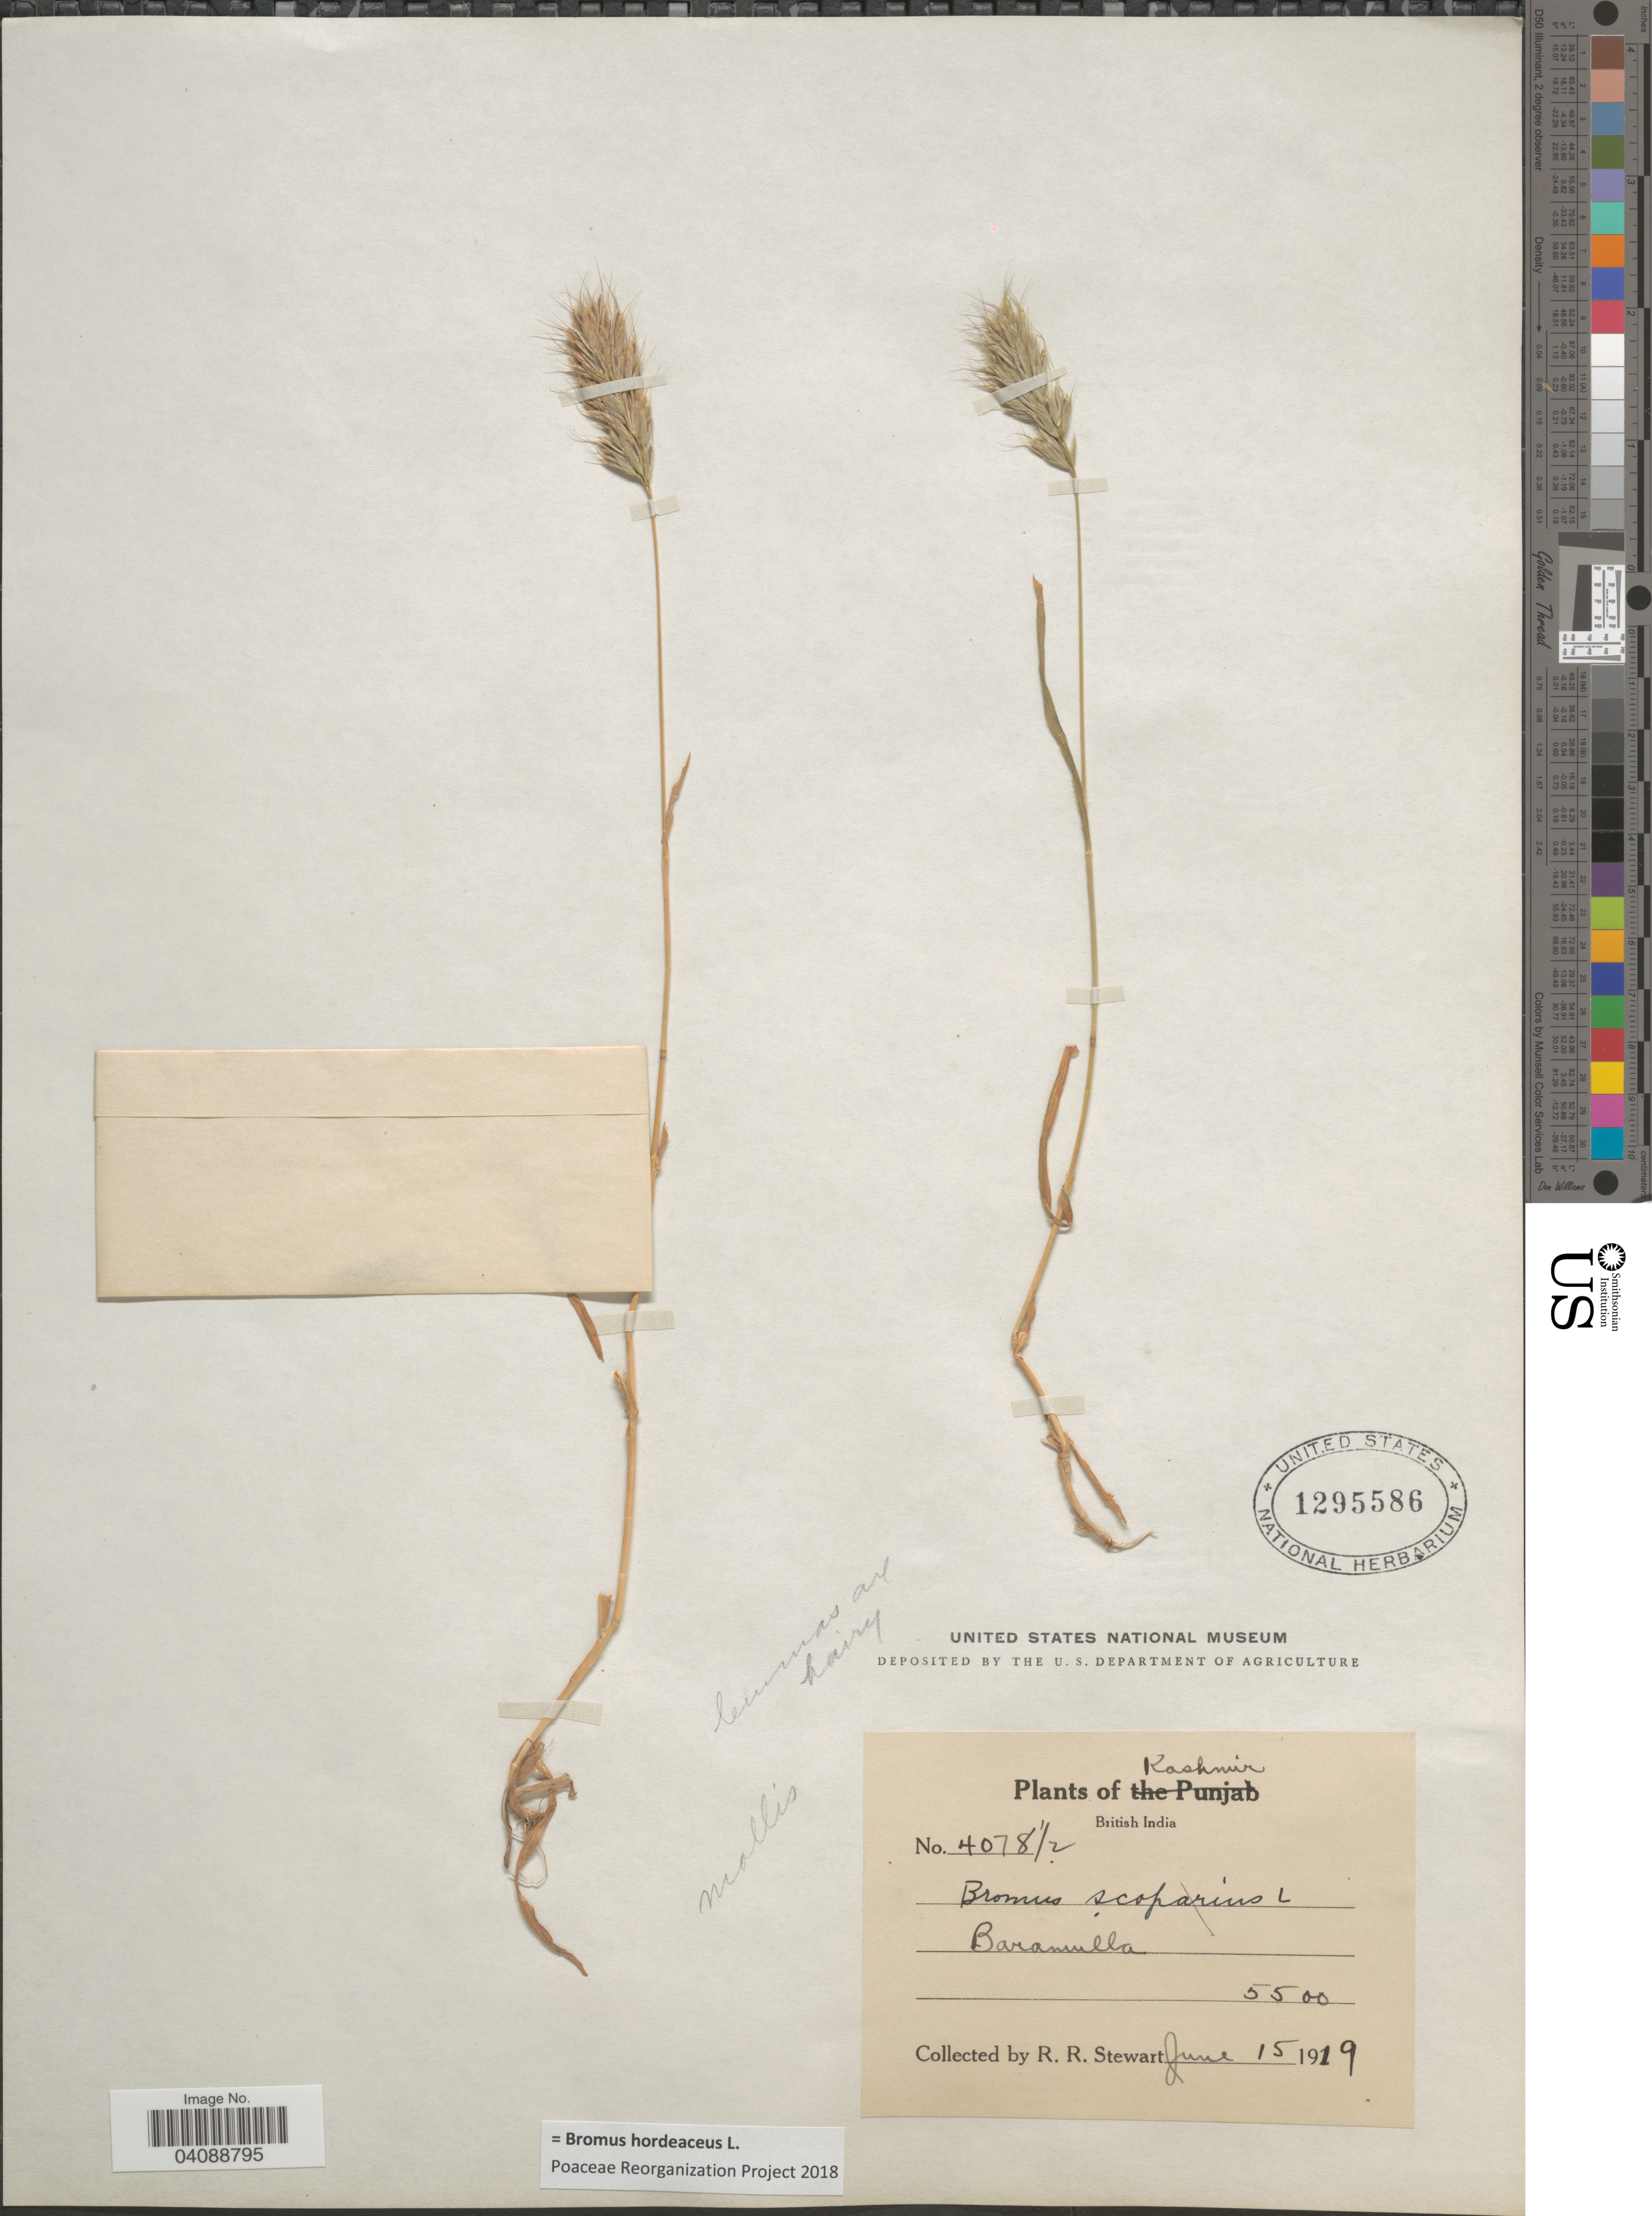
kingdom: Plantae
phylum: Tracheophyta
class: Liliopsida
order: Poales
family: Poaceae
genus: Bromus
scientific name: Bromus hordeaceus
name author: L.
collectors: R. Stewart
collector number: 4078 1/2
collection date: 1919-06-15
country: India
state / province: Jammu and Kashmir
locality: Kashmir. British India. Baramulla.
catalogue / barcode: US 1295586